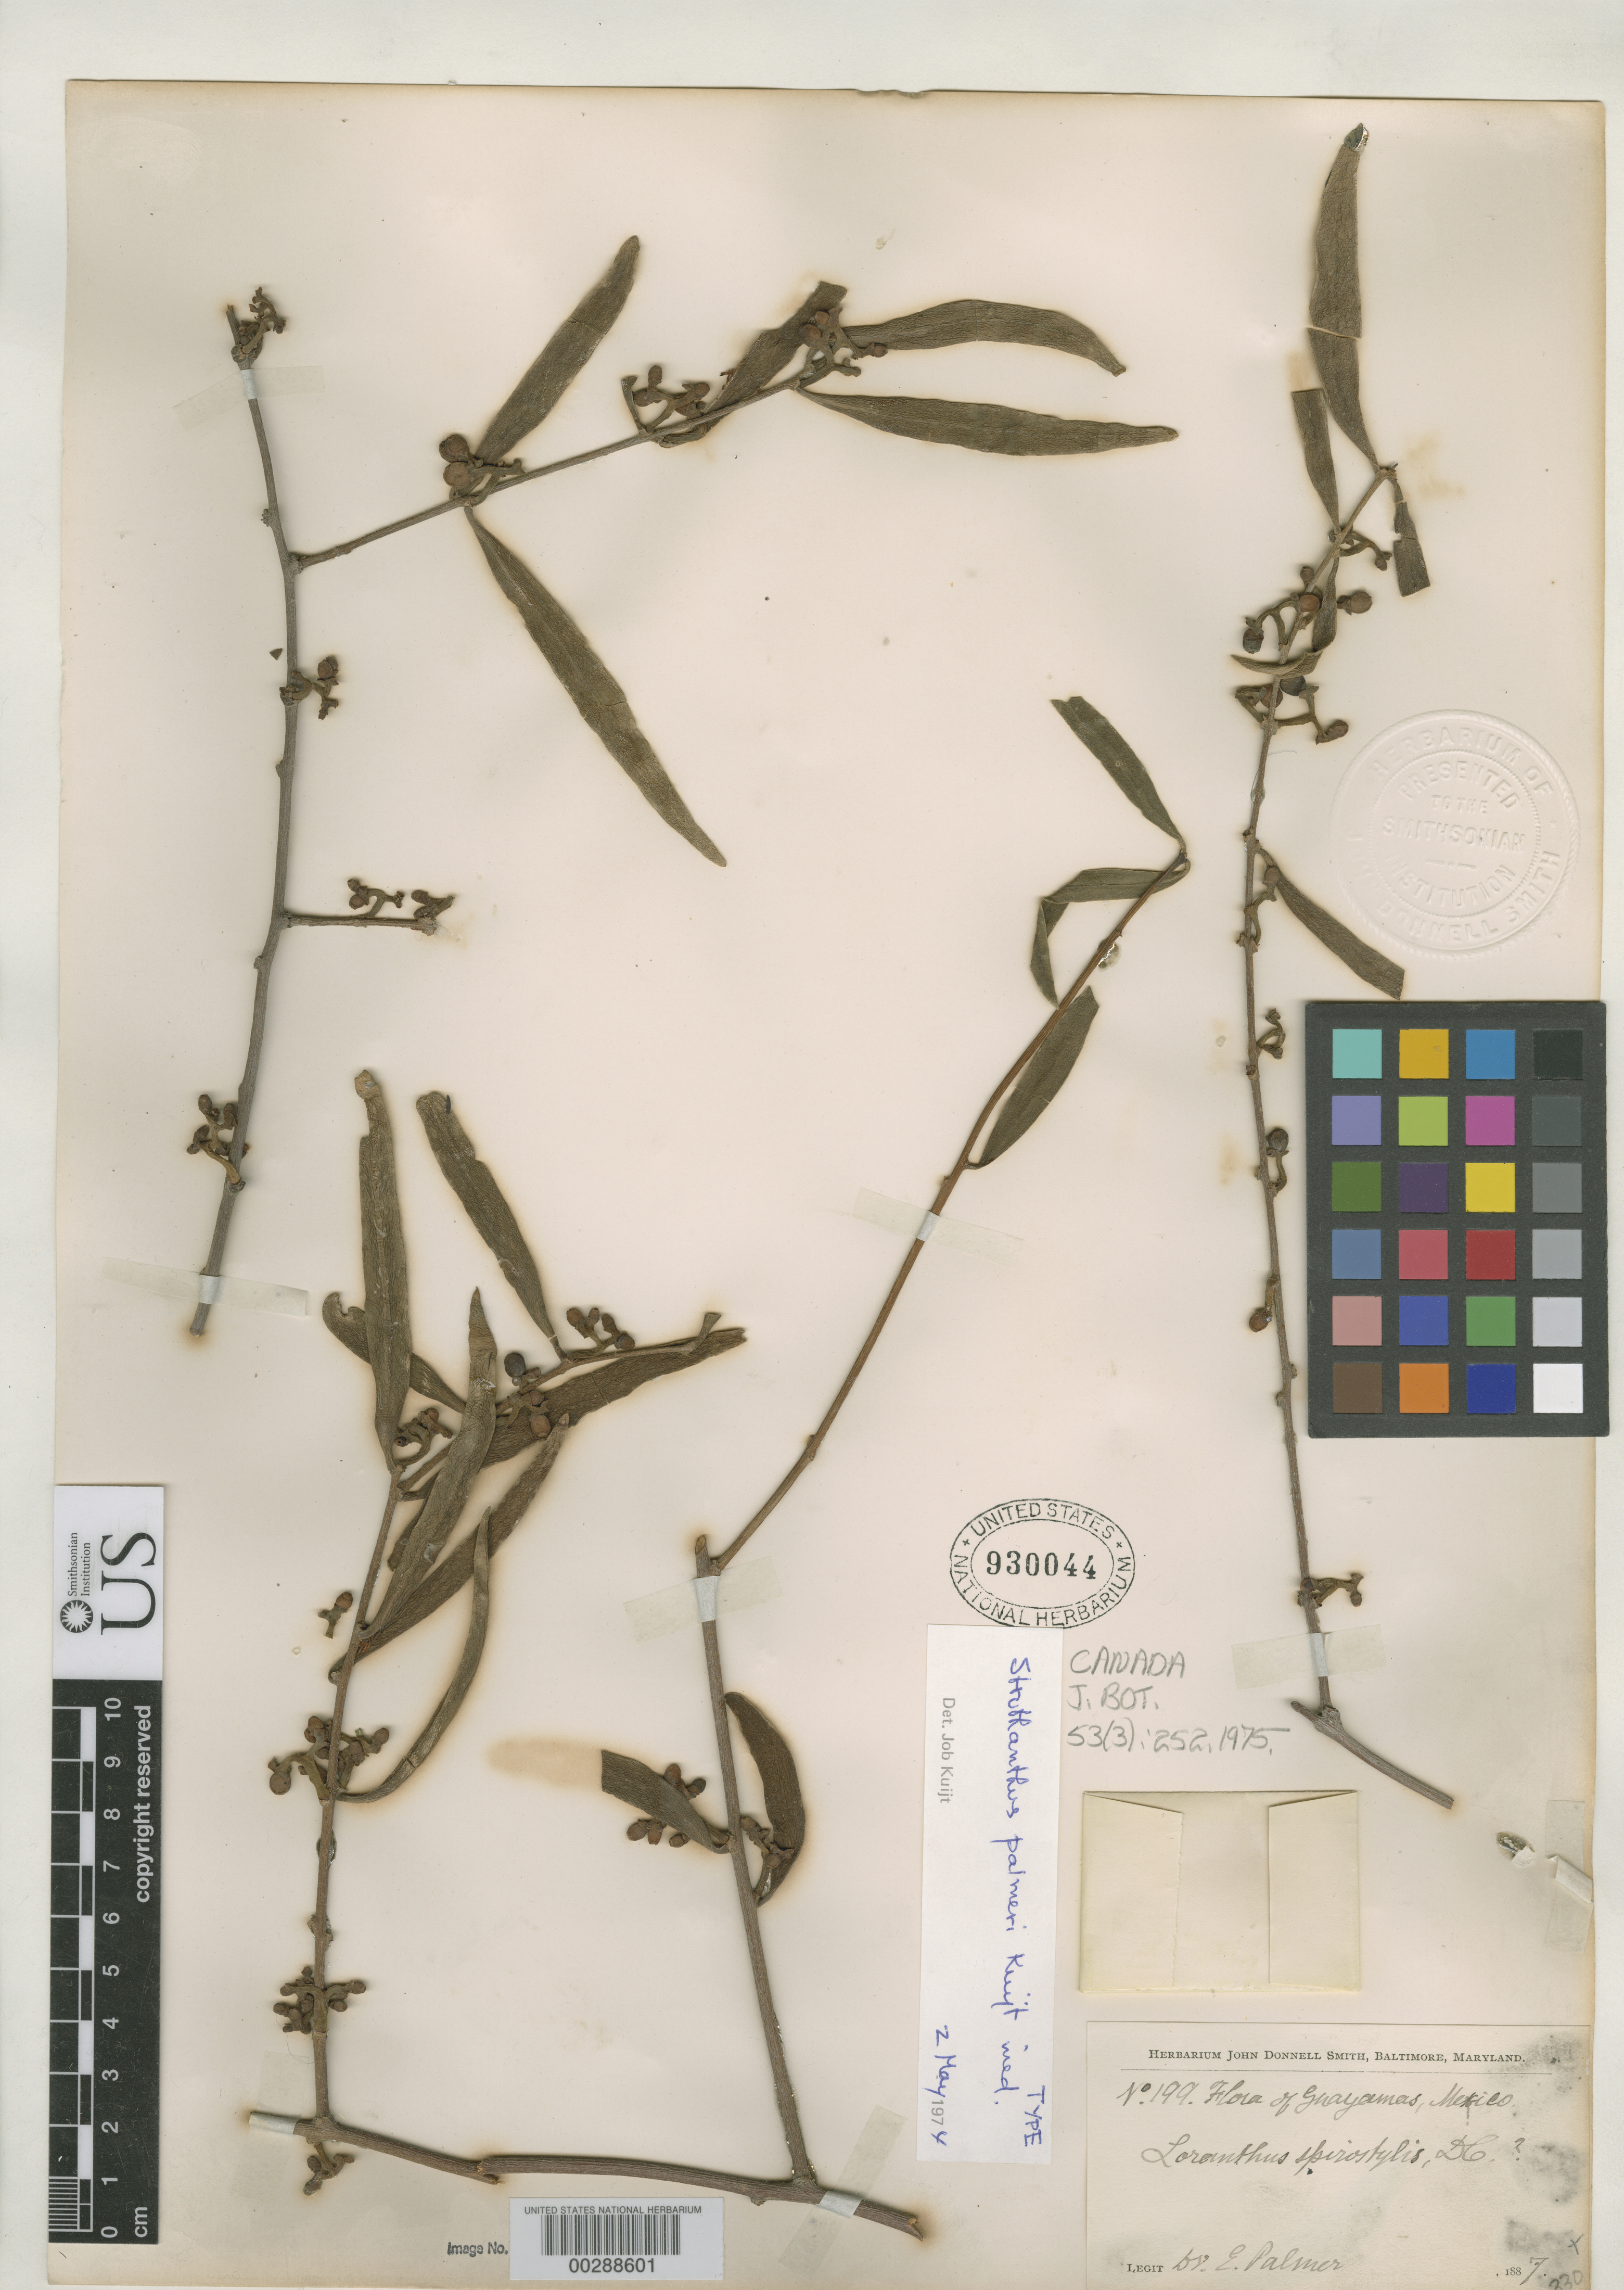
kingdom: Plantae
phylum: Tracheophyta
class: Magnoliopsida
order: Santalales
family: Loranthaceae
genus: Struthanthus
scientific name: Struthanthus palmeri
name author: Kuijt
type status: Possible Holotype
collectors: E. Palmer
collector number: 199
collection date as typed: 1887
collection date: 1887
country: Mexico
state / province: Sonora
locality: Guayamas.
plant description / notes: One of two sheets (USNH 930044, 930050) annotated by Kuijt as "Type"; protologue cites simply "holotype at US".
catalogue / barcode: US 930044